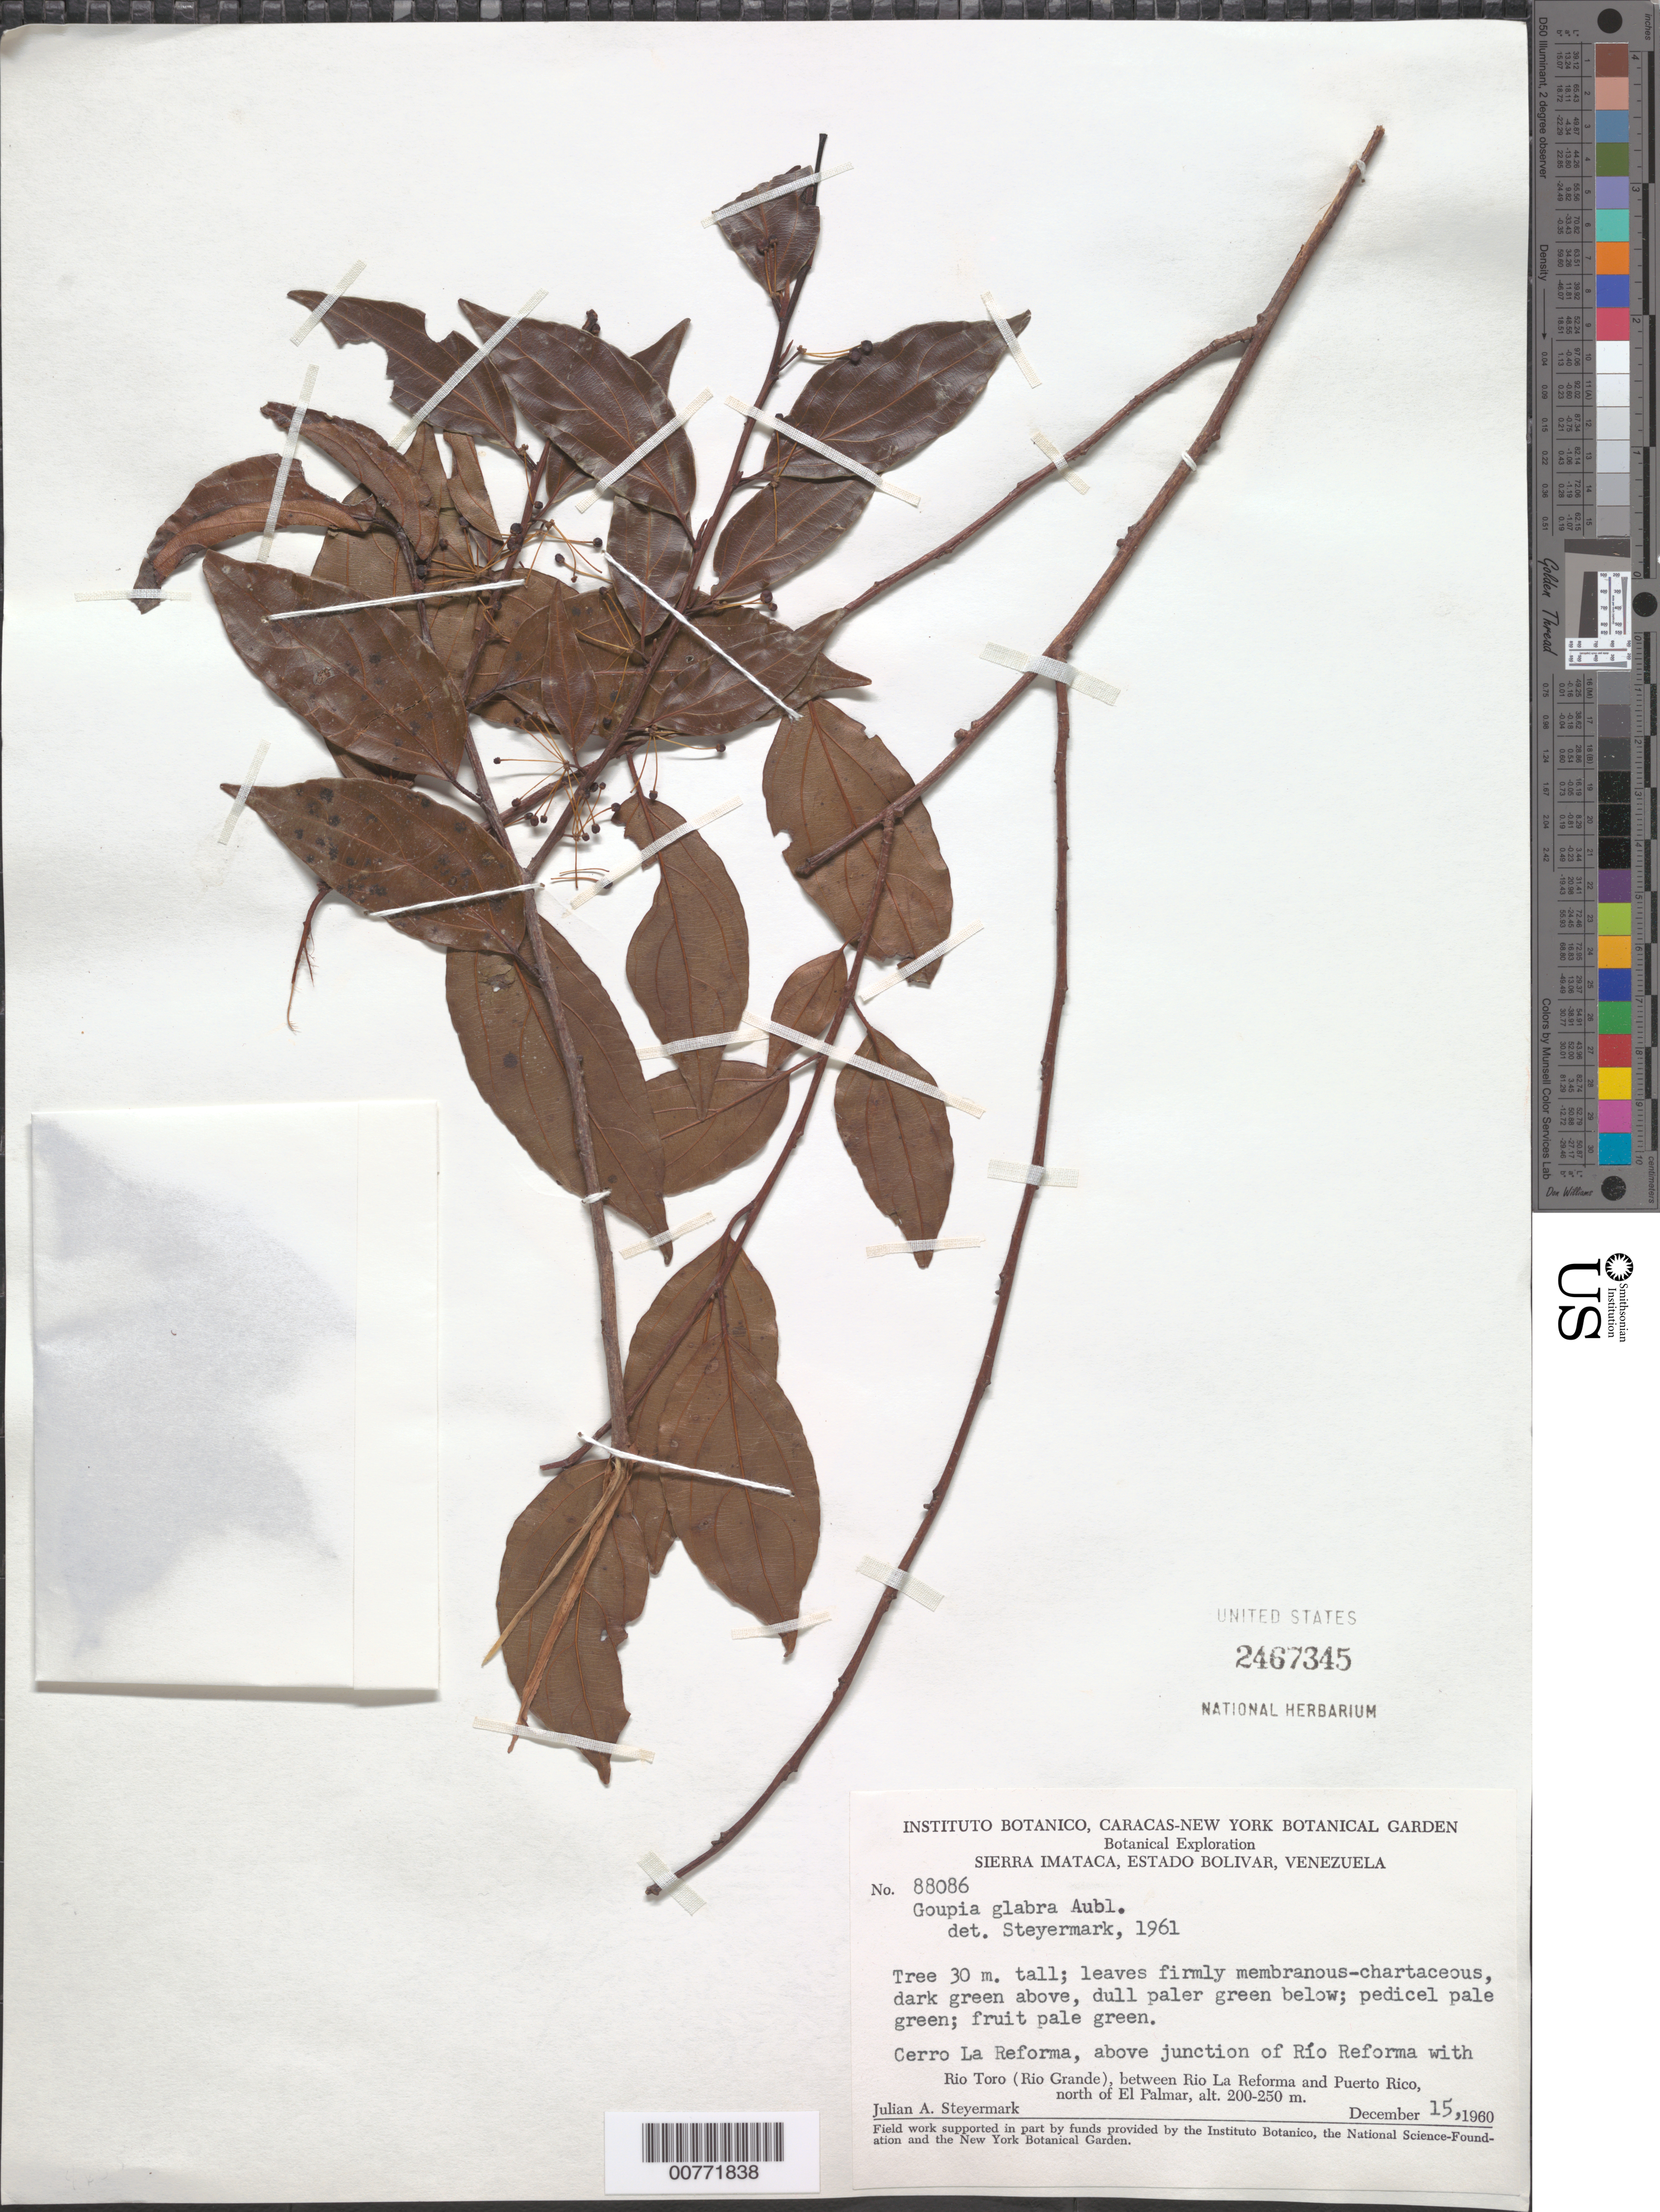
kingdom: Plantae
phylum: Tracheophyta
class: Magnoliopsida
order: Malpighiales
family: Goupiaceae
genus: Goupia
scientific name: Goupia glabra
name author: Aubl.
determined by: Steyermark, Julian A., (VEN)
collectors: J. Steyermark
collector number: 88086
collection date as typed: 15-Dec-60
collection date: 1960-12-15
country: Venezuela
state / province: Bolívar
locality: Sierra Imataca; Cerro La Reforma, above junction with Río Reforma with Río Toro (Río Grande), between Río La Reforma and Puerto Rico, N of El Palmar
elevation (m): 200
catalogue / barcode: US 2467345